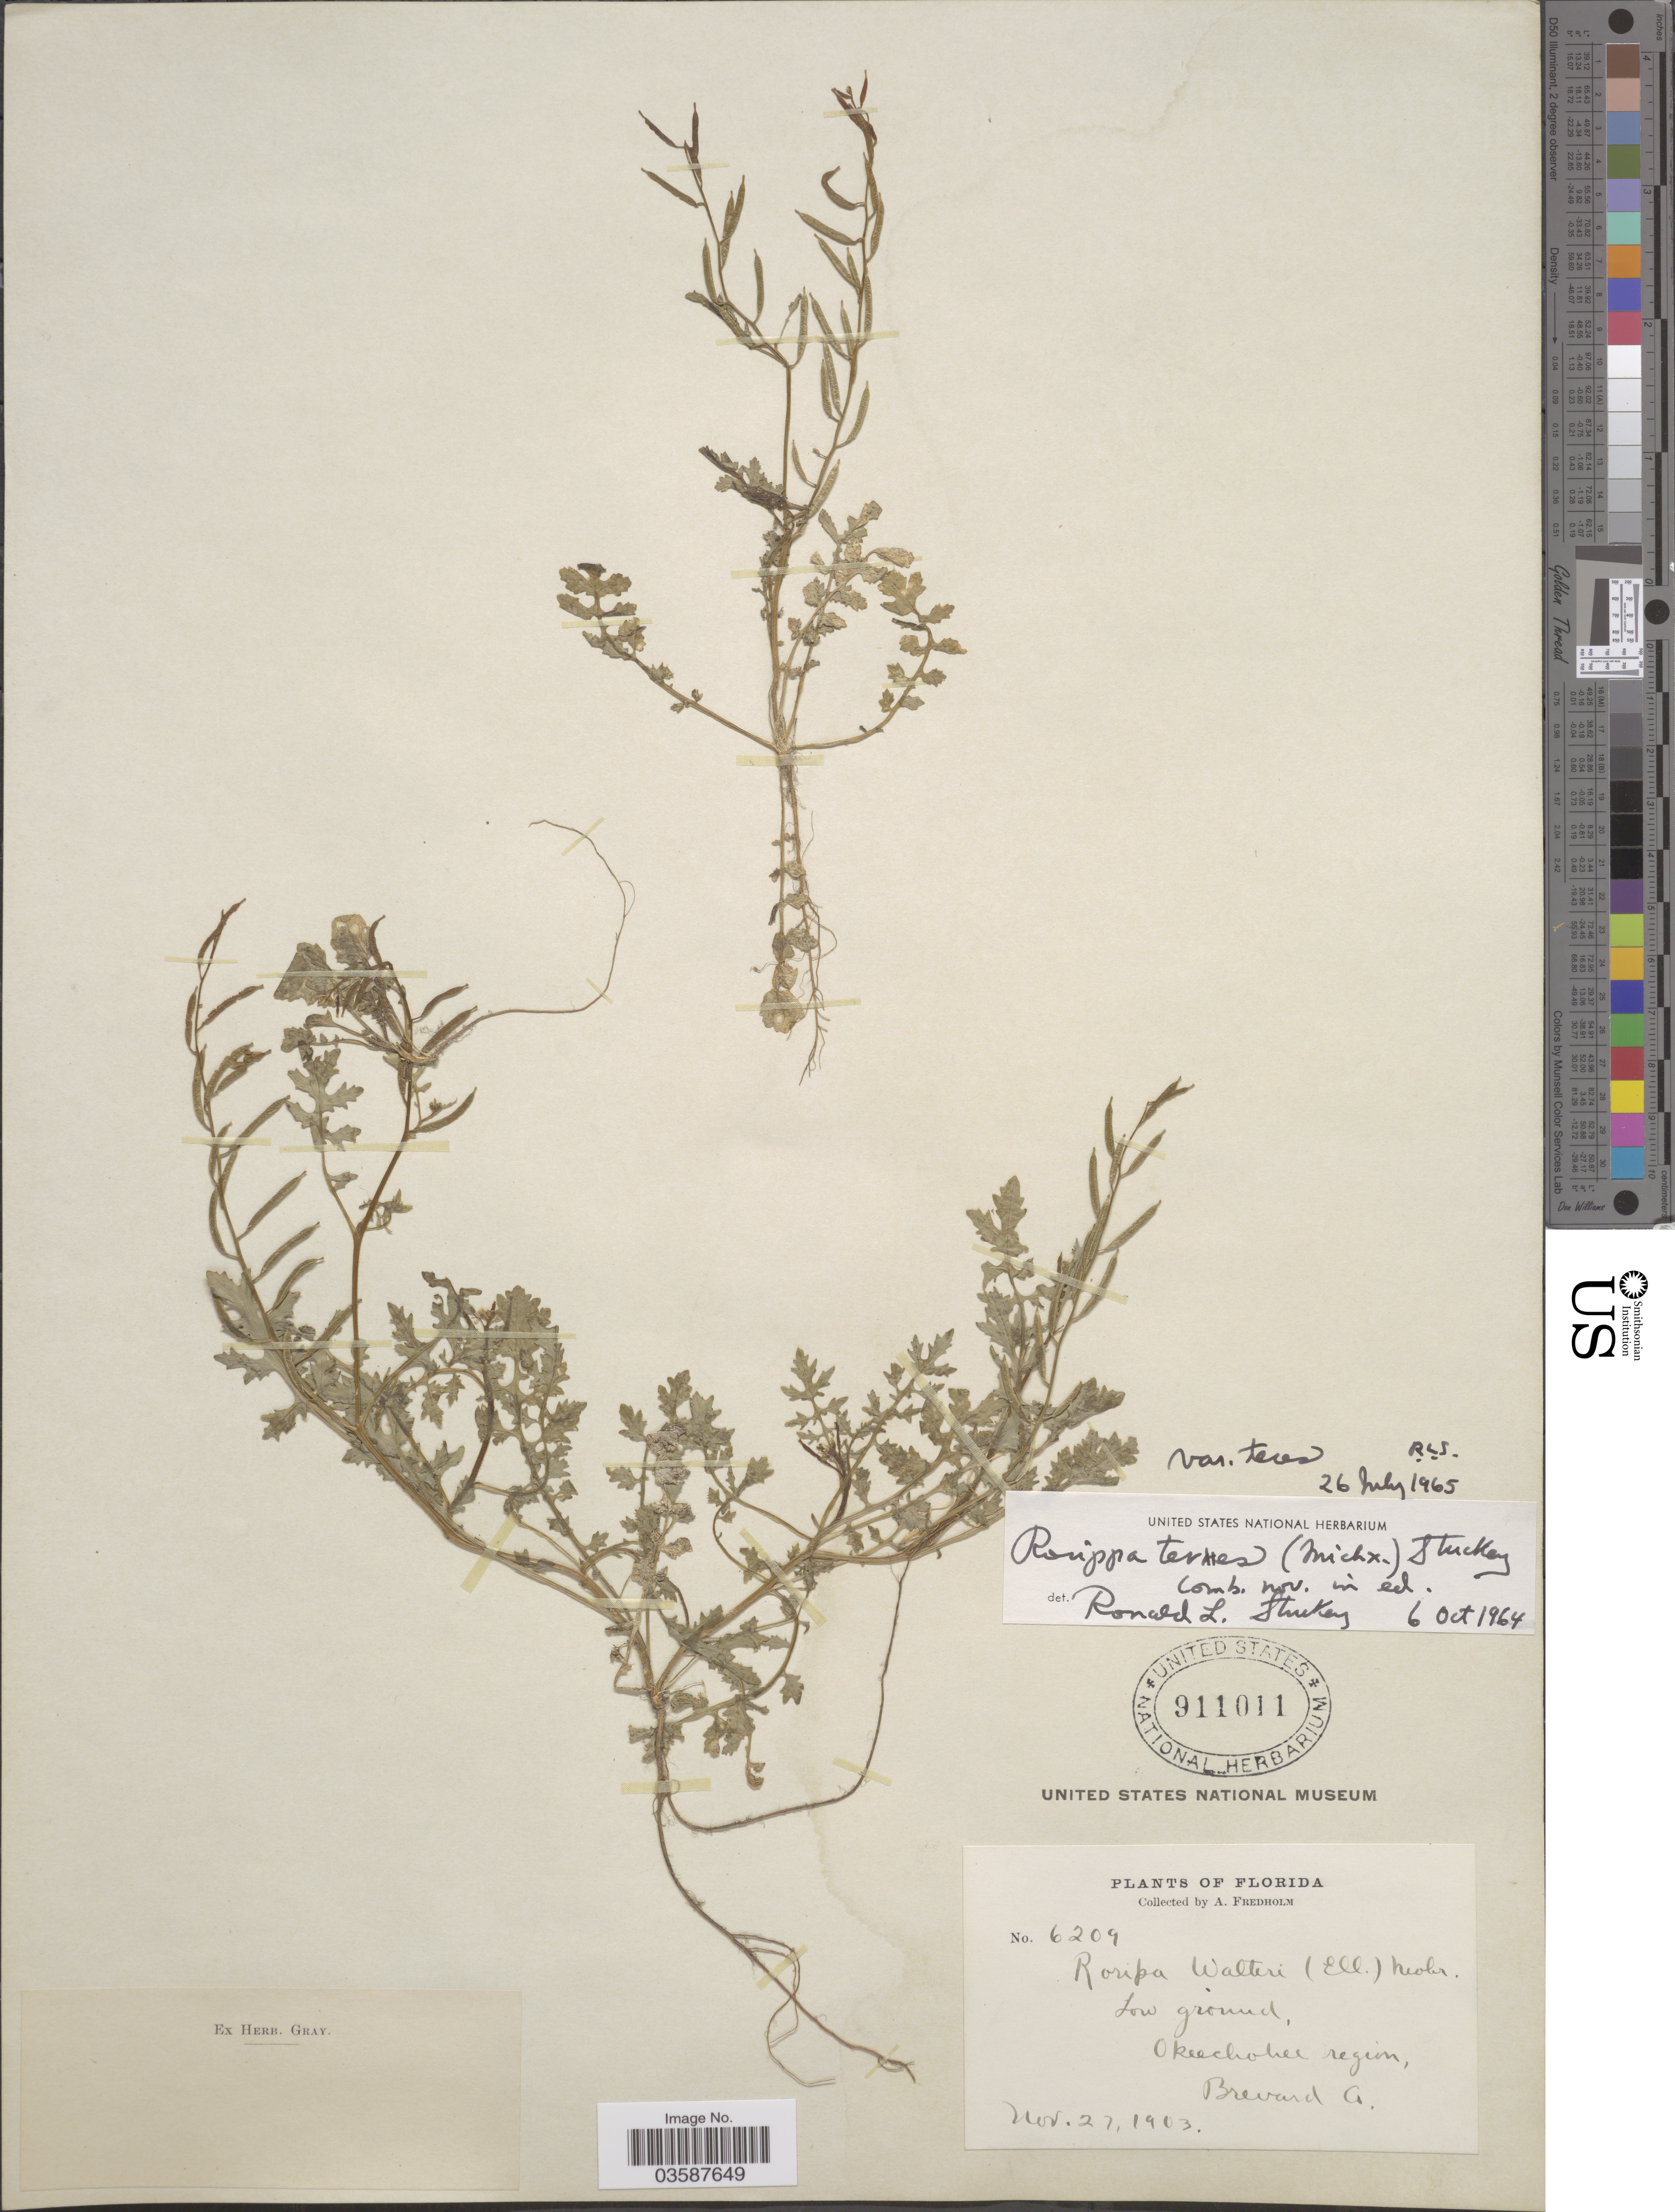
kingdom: Plantae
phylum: Tracheophyta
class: Magnoliopsida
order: Brassicales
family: Brassicaceae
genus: Rorippa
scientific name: Rorippa teres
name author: (Michx.) Stuckey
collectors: A. Fredholm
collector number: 6209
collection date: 1903-11-27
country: United States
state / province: Florida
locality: Okeechobee region. Brevard Co.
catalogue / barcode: US 911011